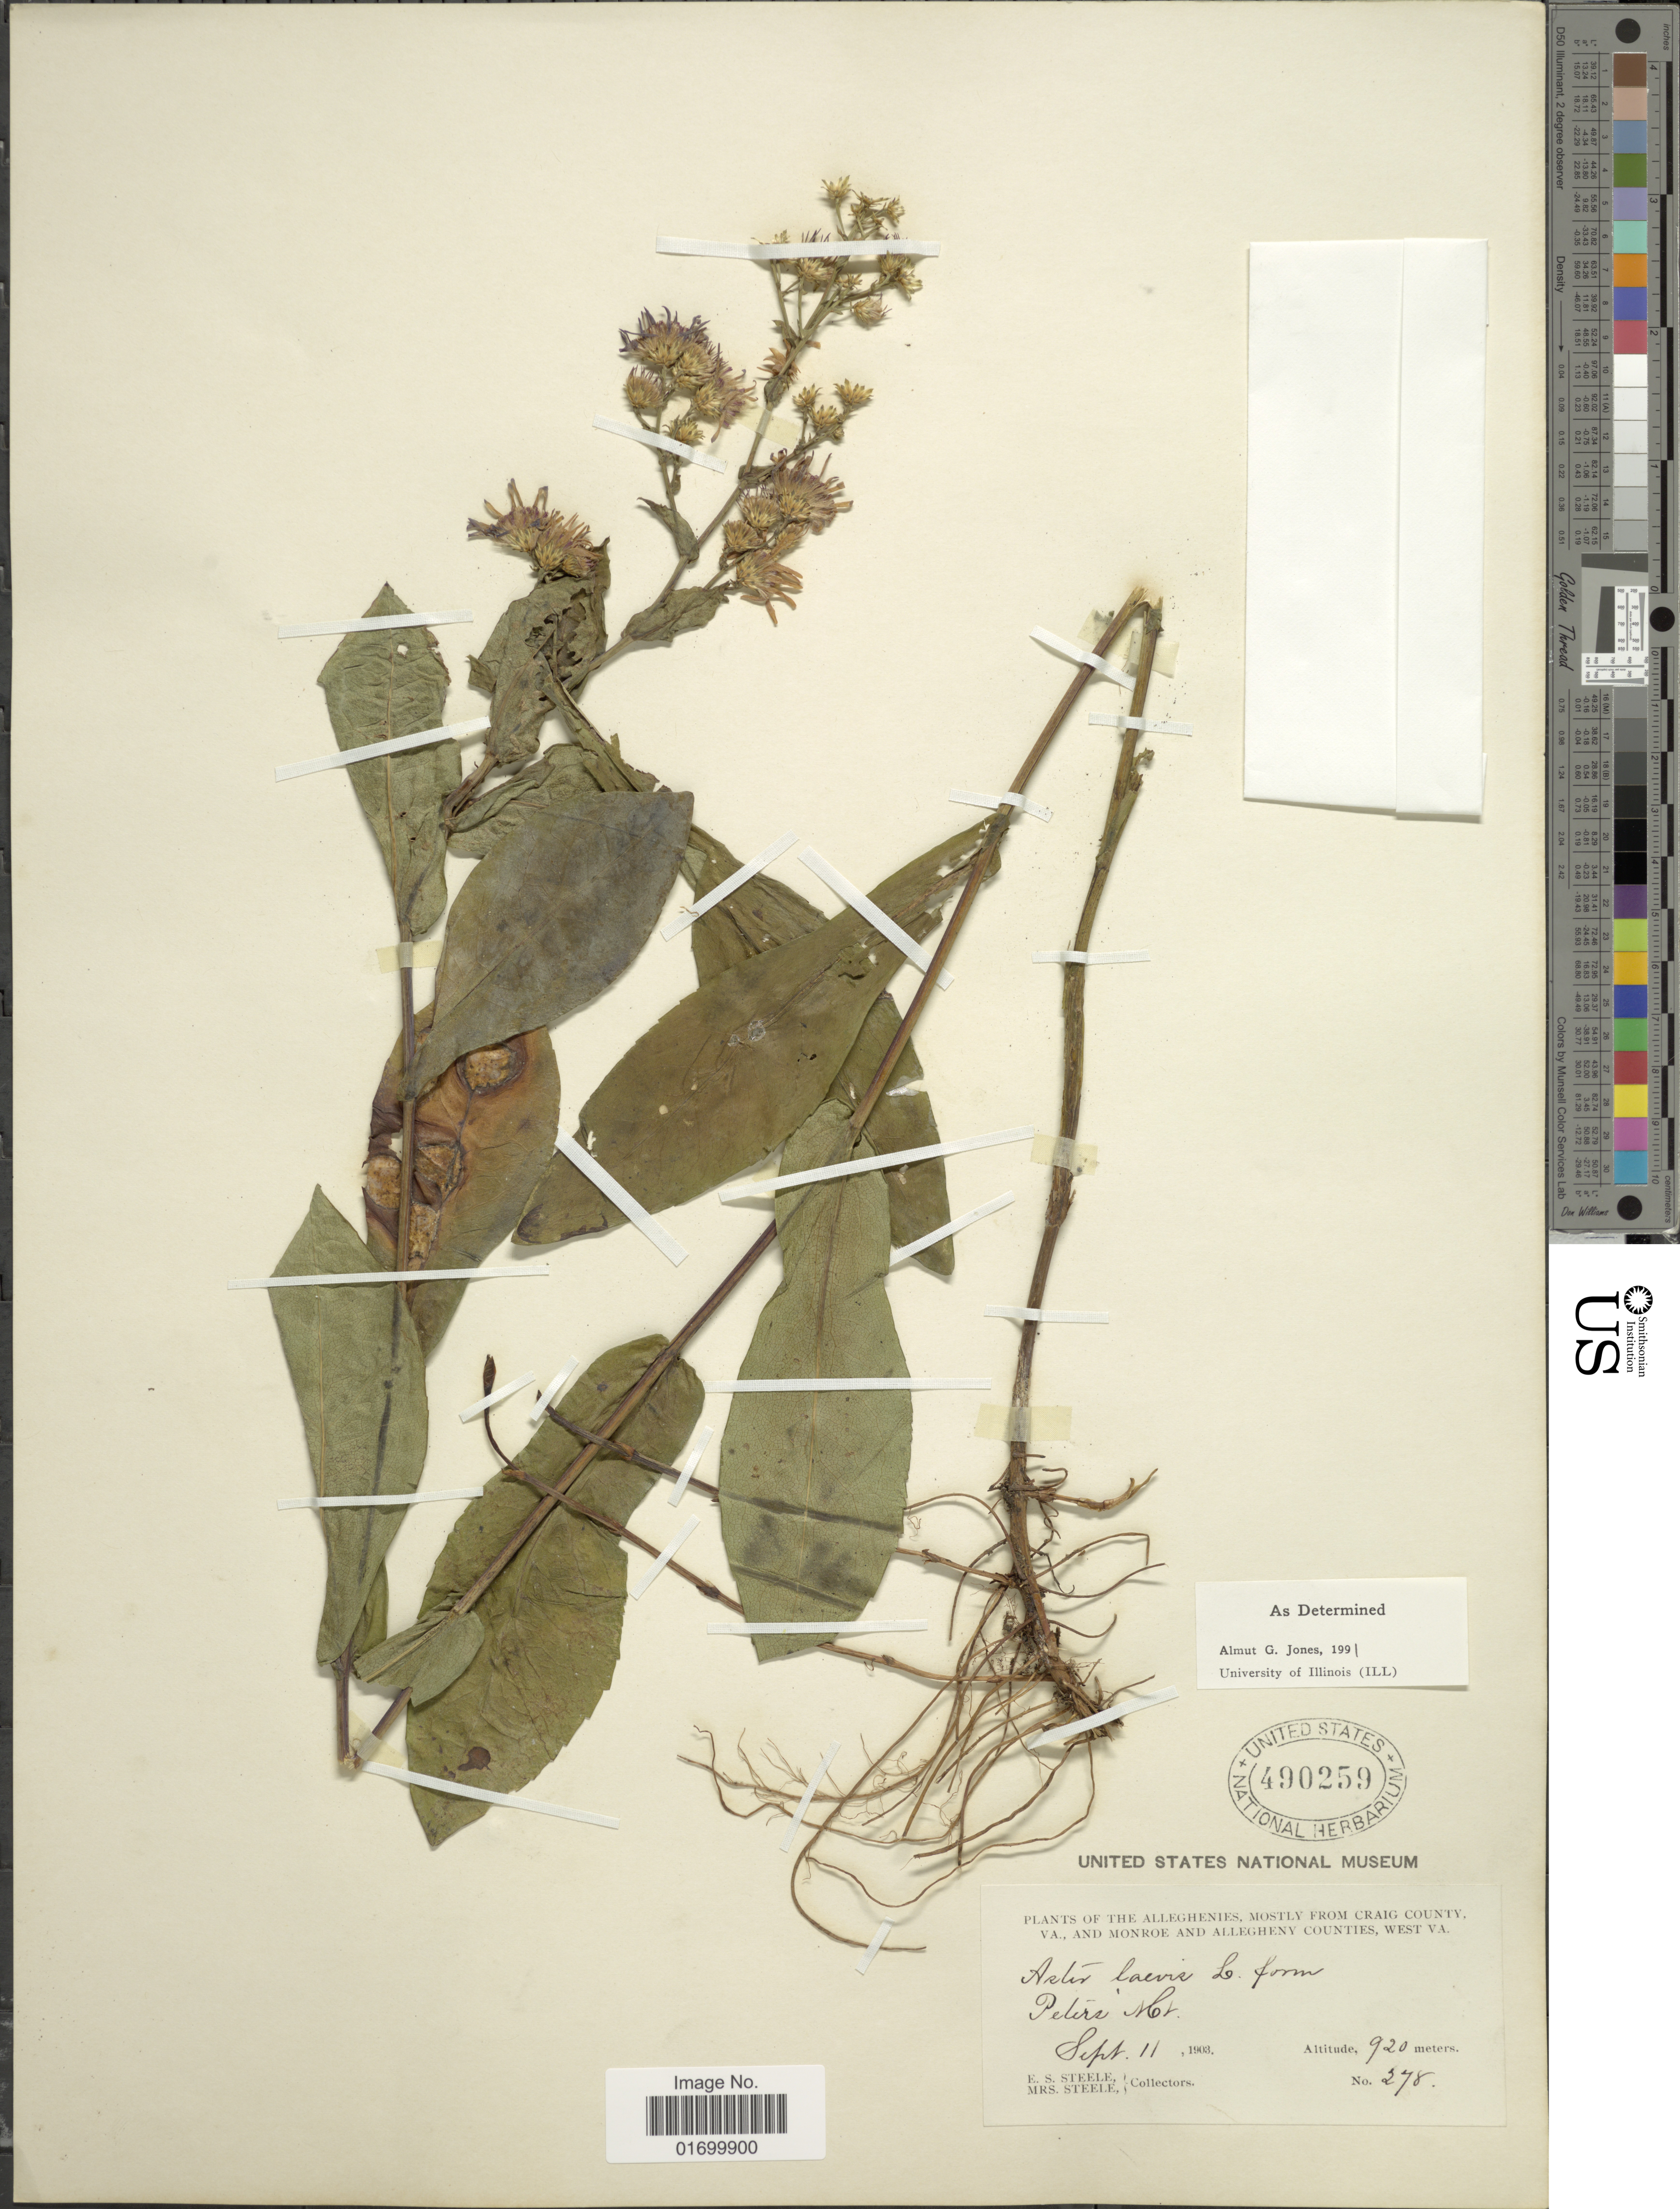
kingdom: Plantae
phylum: Tracheophyta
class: Magnoliopsida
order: Asterales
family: Asteraceae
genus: Symphyotrichum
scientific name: Symphyotrichum laeve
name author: (L.) Á. Löve & D. Löve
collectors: E. Steele & Mrs. E. S. Steele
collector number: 278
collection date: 1903-09-11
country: United States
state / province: Virginia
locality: The Alleghenies, mostly from Craig County, VA., and Monroe and Allegheny Counties, West VA. Peters Mt.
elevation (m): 920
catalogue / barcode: US 490259